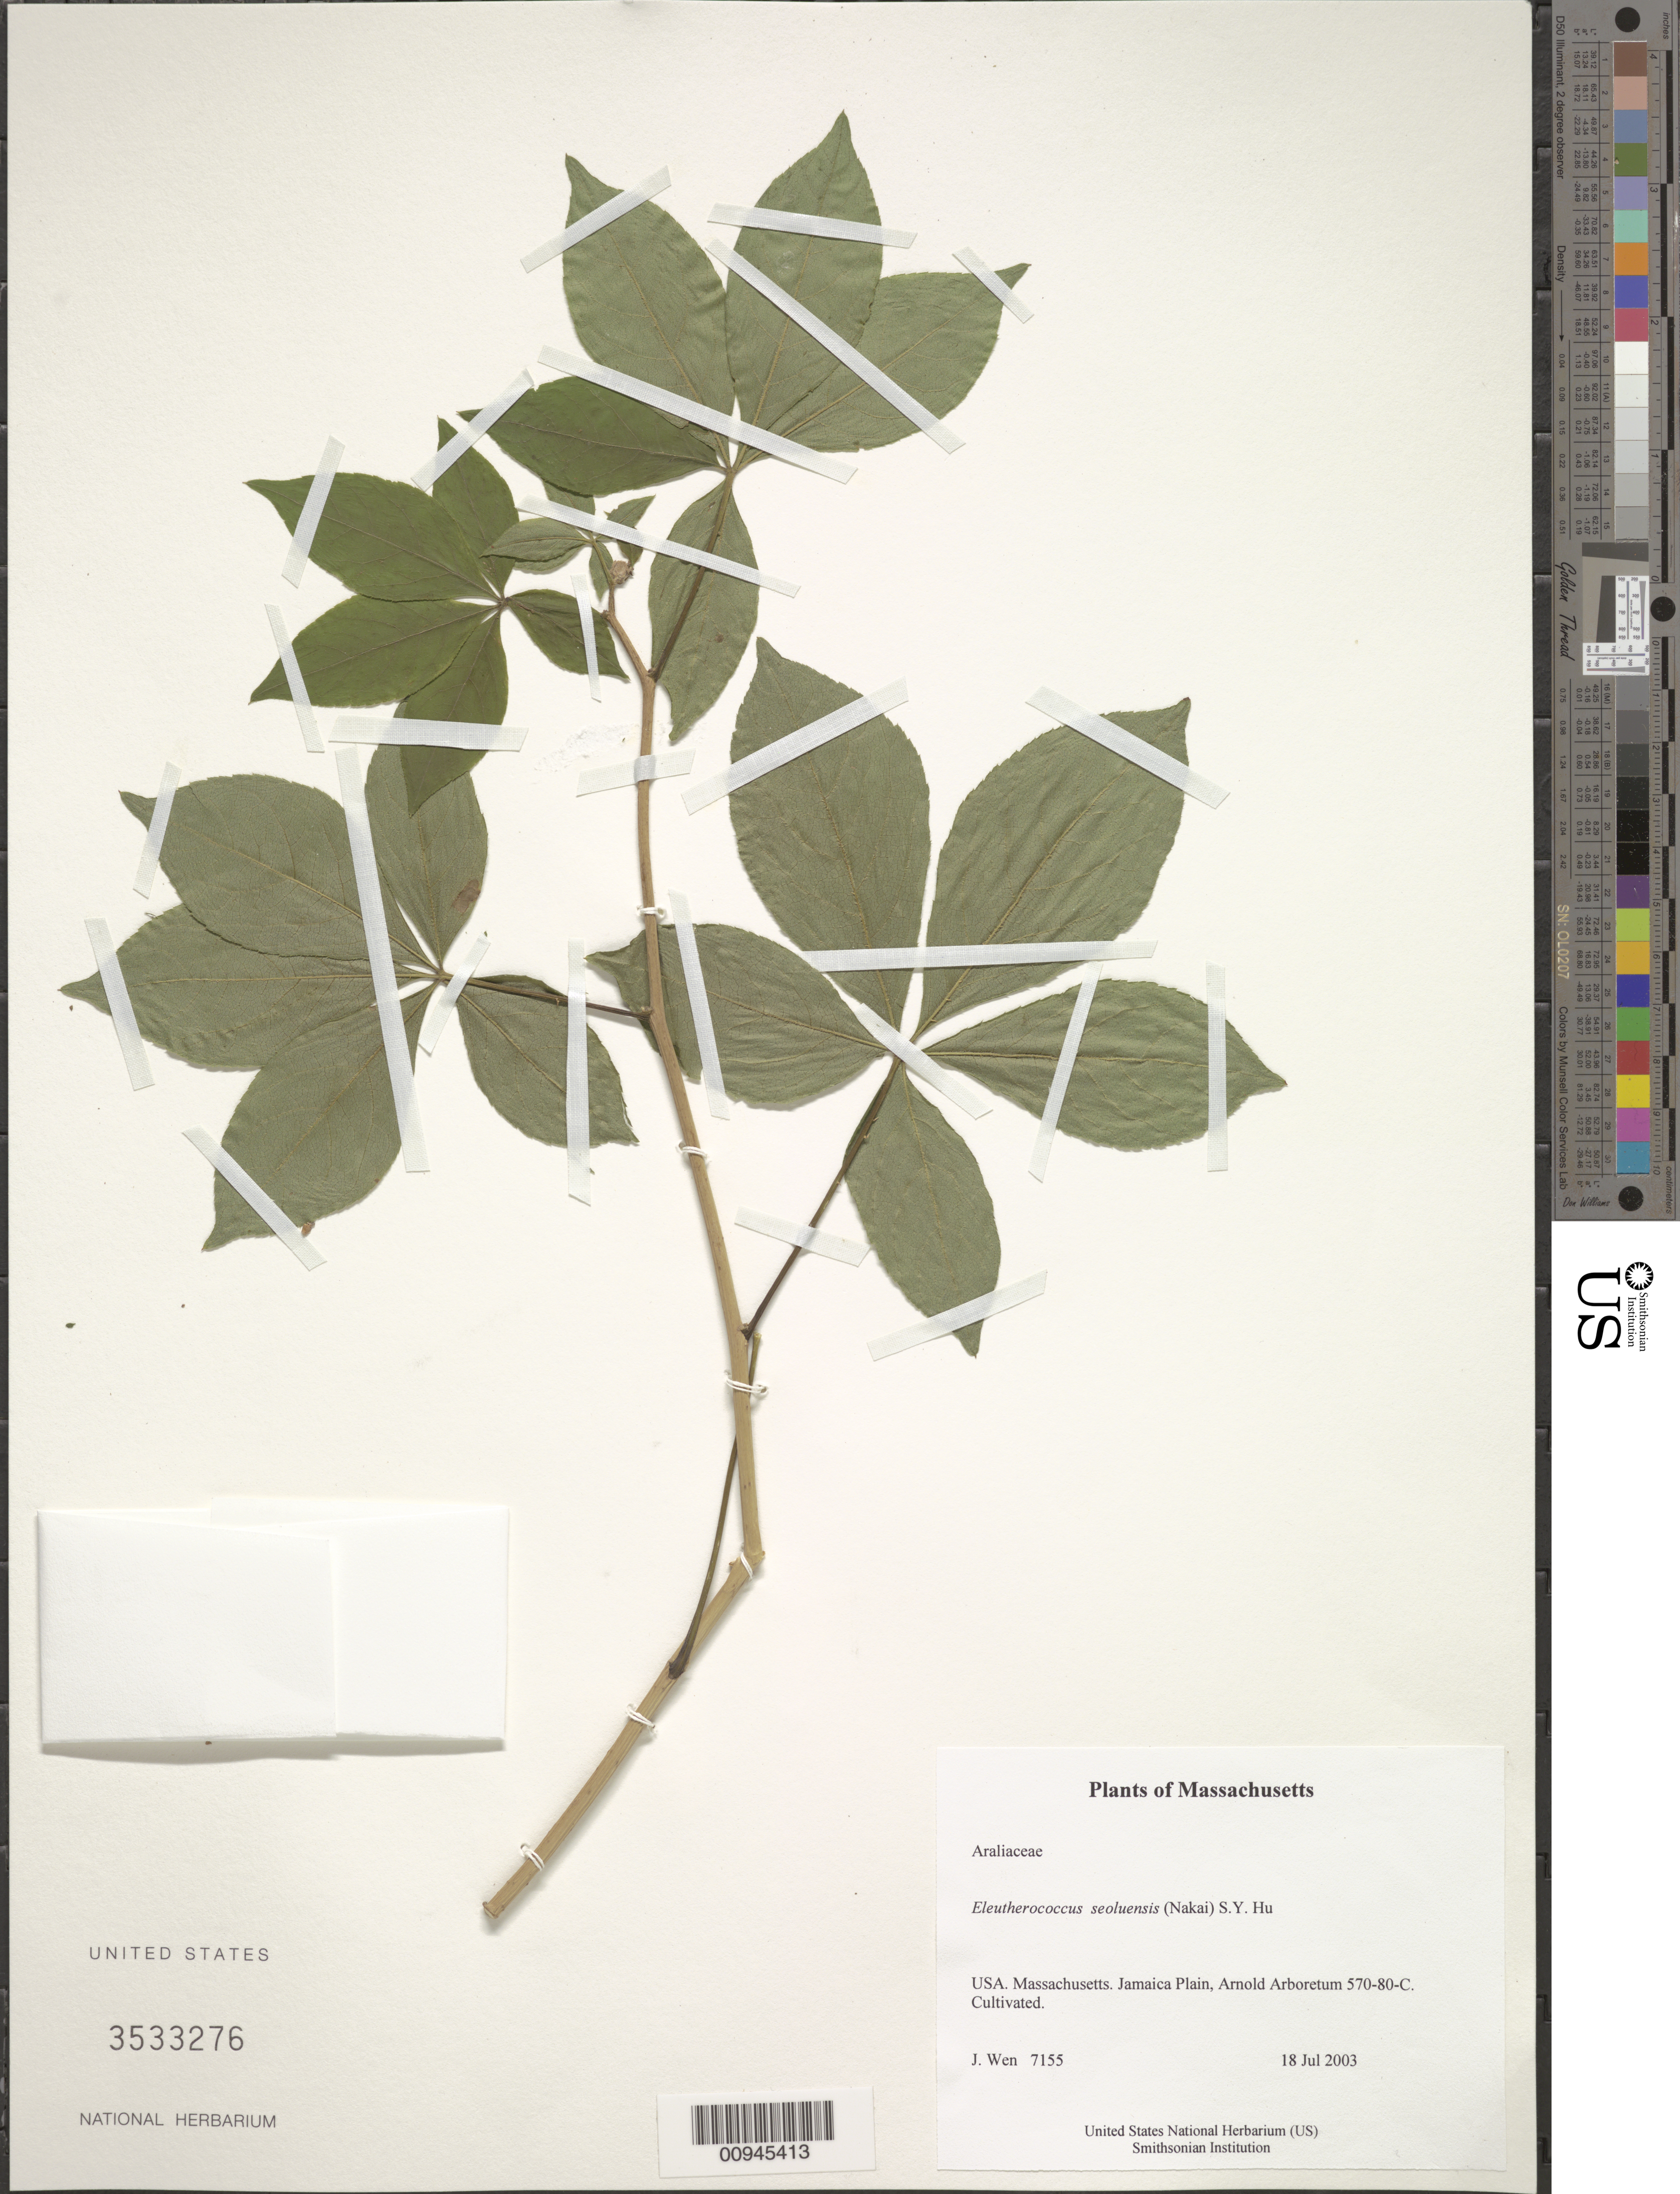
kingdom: Plantae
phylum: Tracheophyta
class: Magnoliopsida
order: Apiales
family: Araliaceae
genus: Eleutherococcus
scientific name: Eleutherococcus seoluensis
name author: (Nakai) S.Y. Hu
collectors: J. Wen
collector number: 7155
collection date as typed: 18 Jul 2003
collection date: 2003-07-18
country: United States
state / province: Massachusetts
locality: Jamaica Plain, Arnold Arboretum 570-80-C. Cultivated.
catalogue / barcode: US 3533276